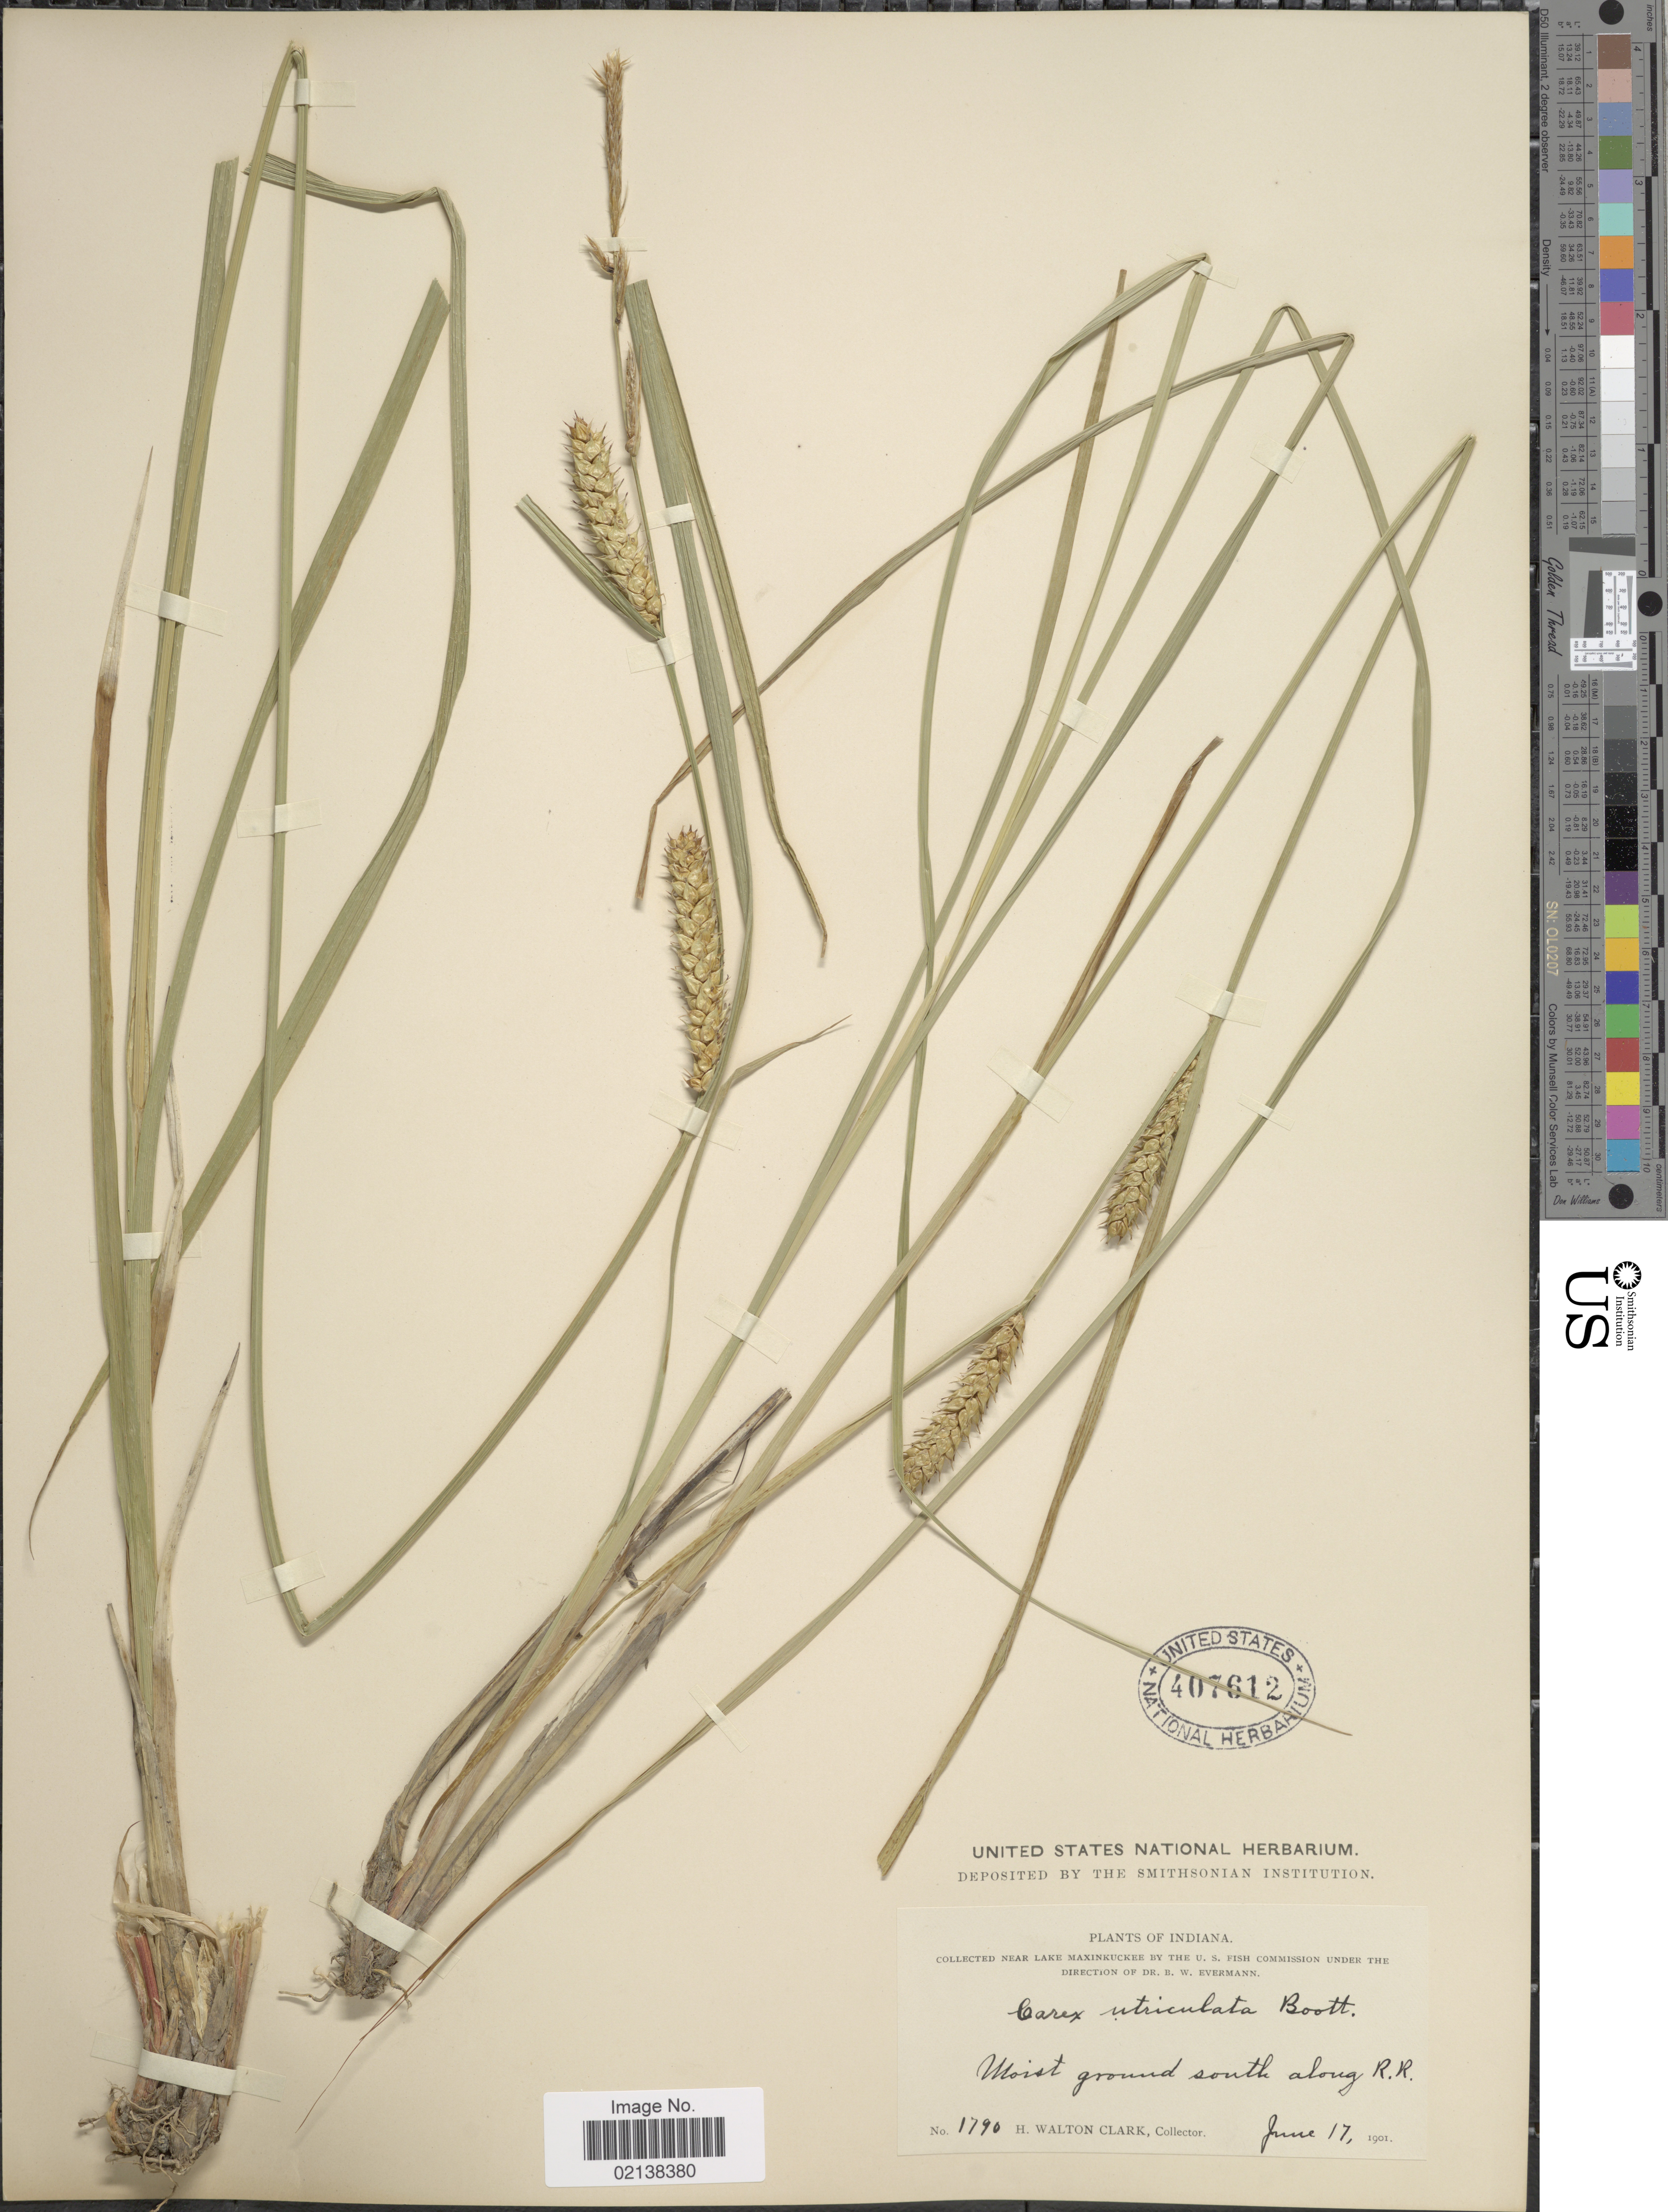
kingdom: Plantae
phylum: Tracheophyta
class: Liliopsida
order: Poales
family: Cyperaceae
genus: Carex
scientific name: Carex utriculata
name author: Boott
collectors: H. W. Clark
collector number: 1790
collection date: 1901-06-17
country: United States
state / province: Indiana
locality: Near Lake Maxinkuckee, moist ground south along R.R.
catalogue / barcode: US 407612